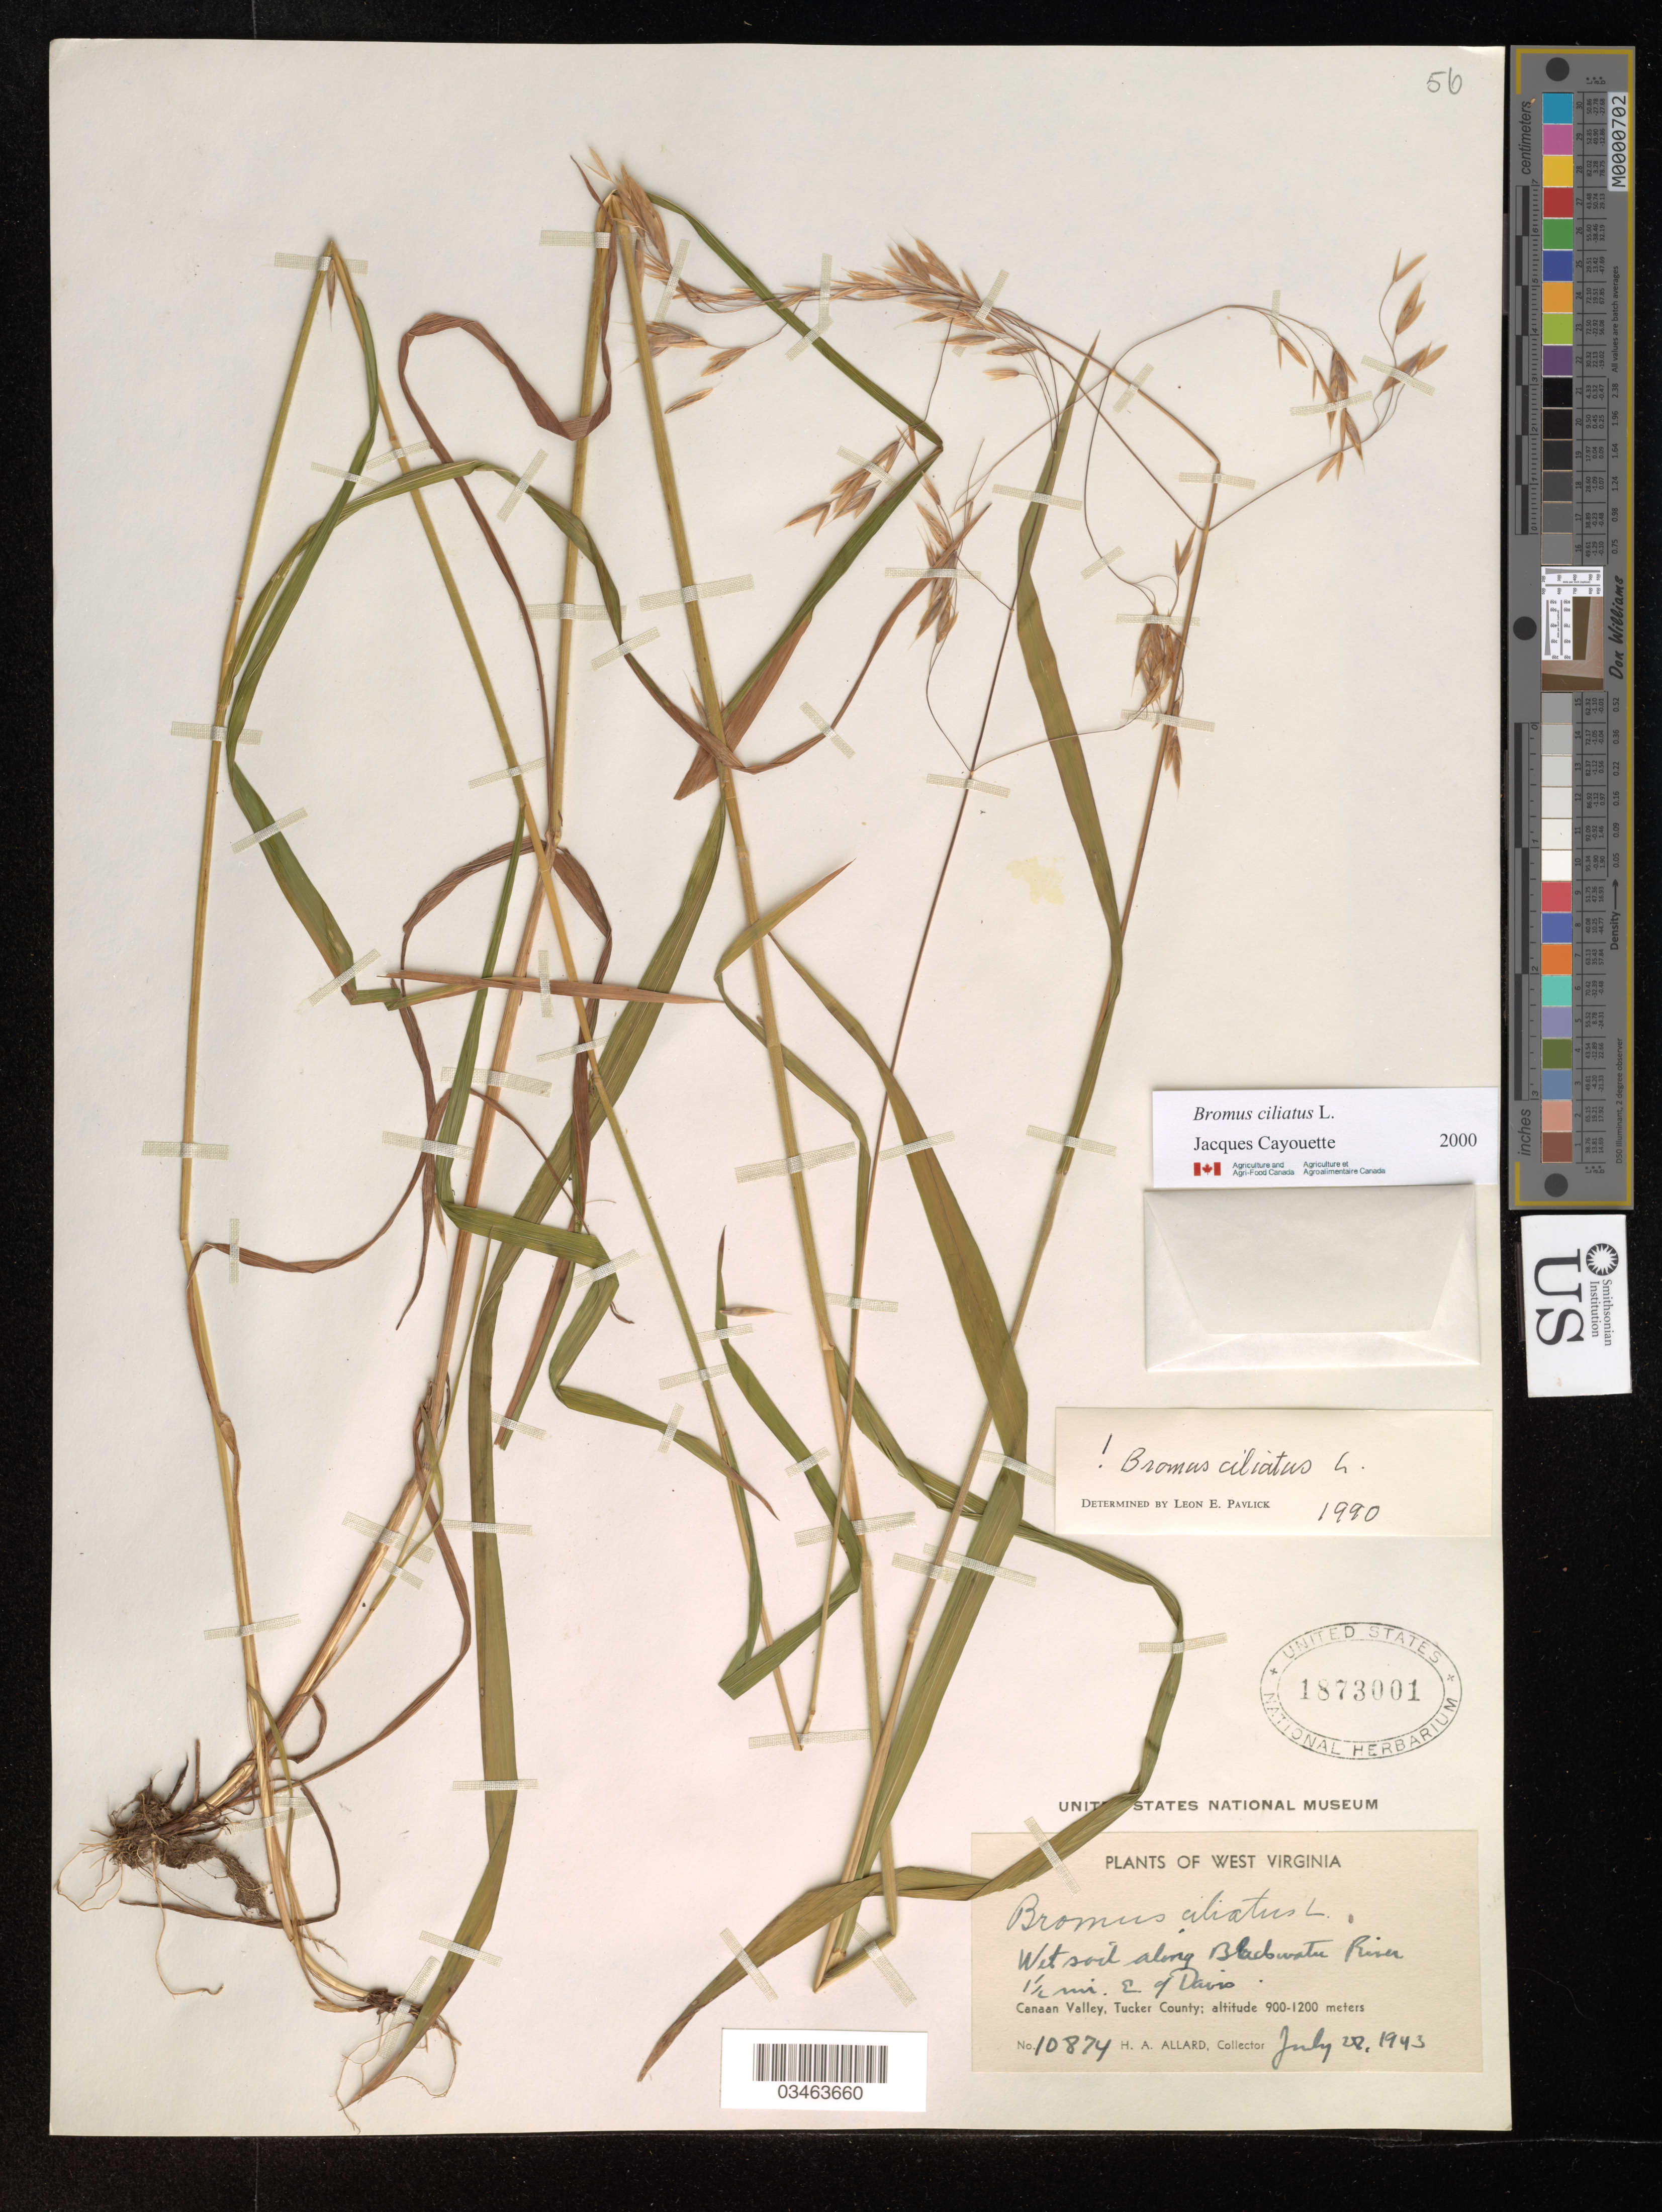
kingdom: Plantae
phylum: Tracheophyta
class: Liliopsida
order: Poales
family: Poaceae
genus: Bromus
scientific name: Bromus ciliatus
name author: L.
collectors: H. A. Allard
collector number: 10874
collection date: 1943-07-28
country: United States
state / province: West Virginia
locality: Wet soil along Blackwater River 1½ mi. E of Davis. Canaan Valley, Tucker County.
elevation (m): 900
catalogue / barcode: US 1873001